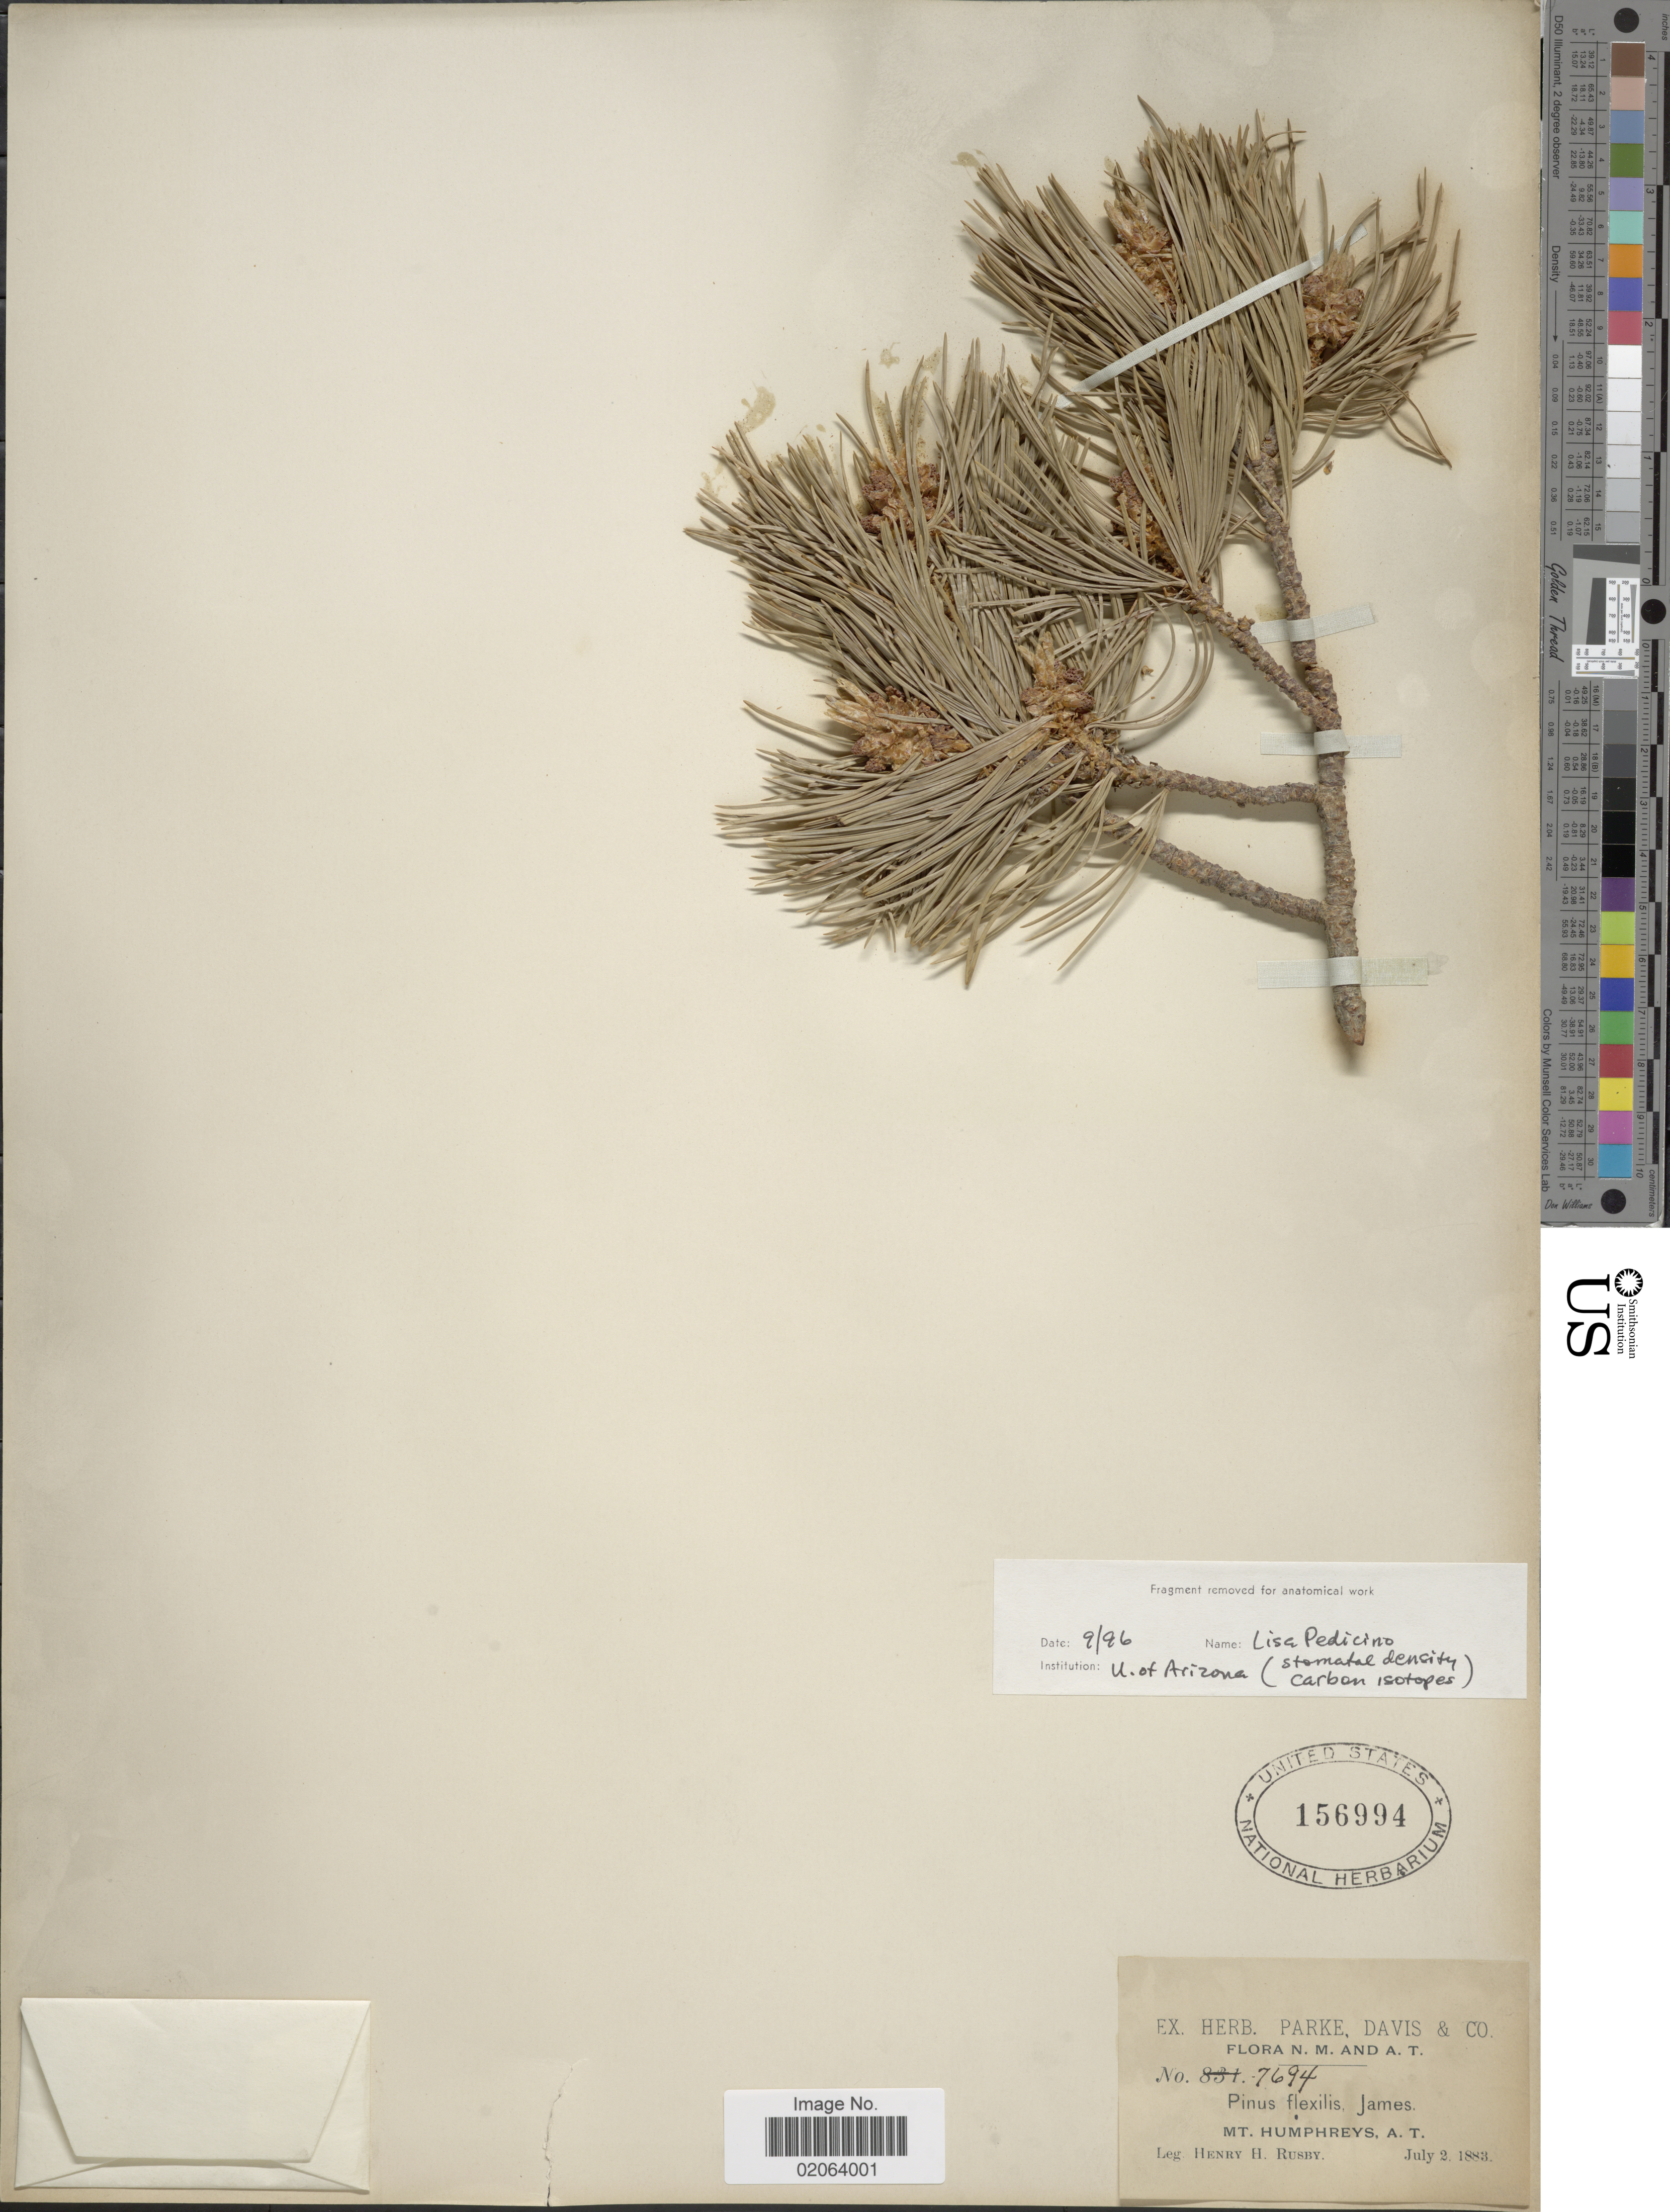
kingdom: Plantae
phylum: Tracheophyta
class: Pinopsida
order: Pinales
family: Pinaceae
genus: Pinus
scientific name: Pinus flexilis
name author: E. James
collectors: H. H. Rusby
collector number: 7694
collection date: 1883-07-02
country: United States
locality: Mt. Humphreys, A. T.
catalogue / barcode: US 156994